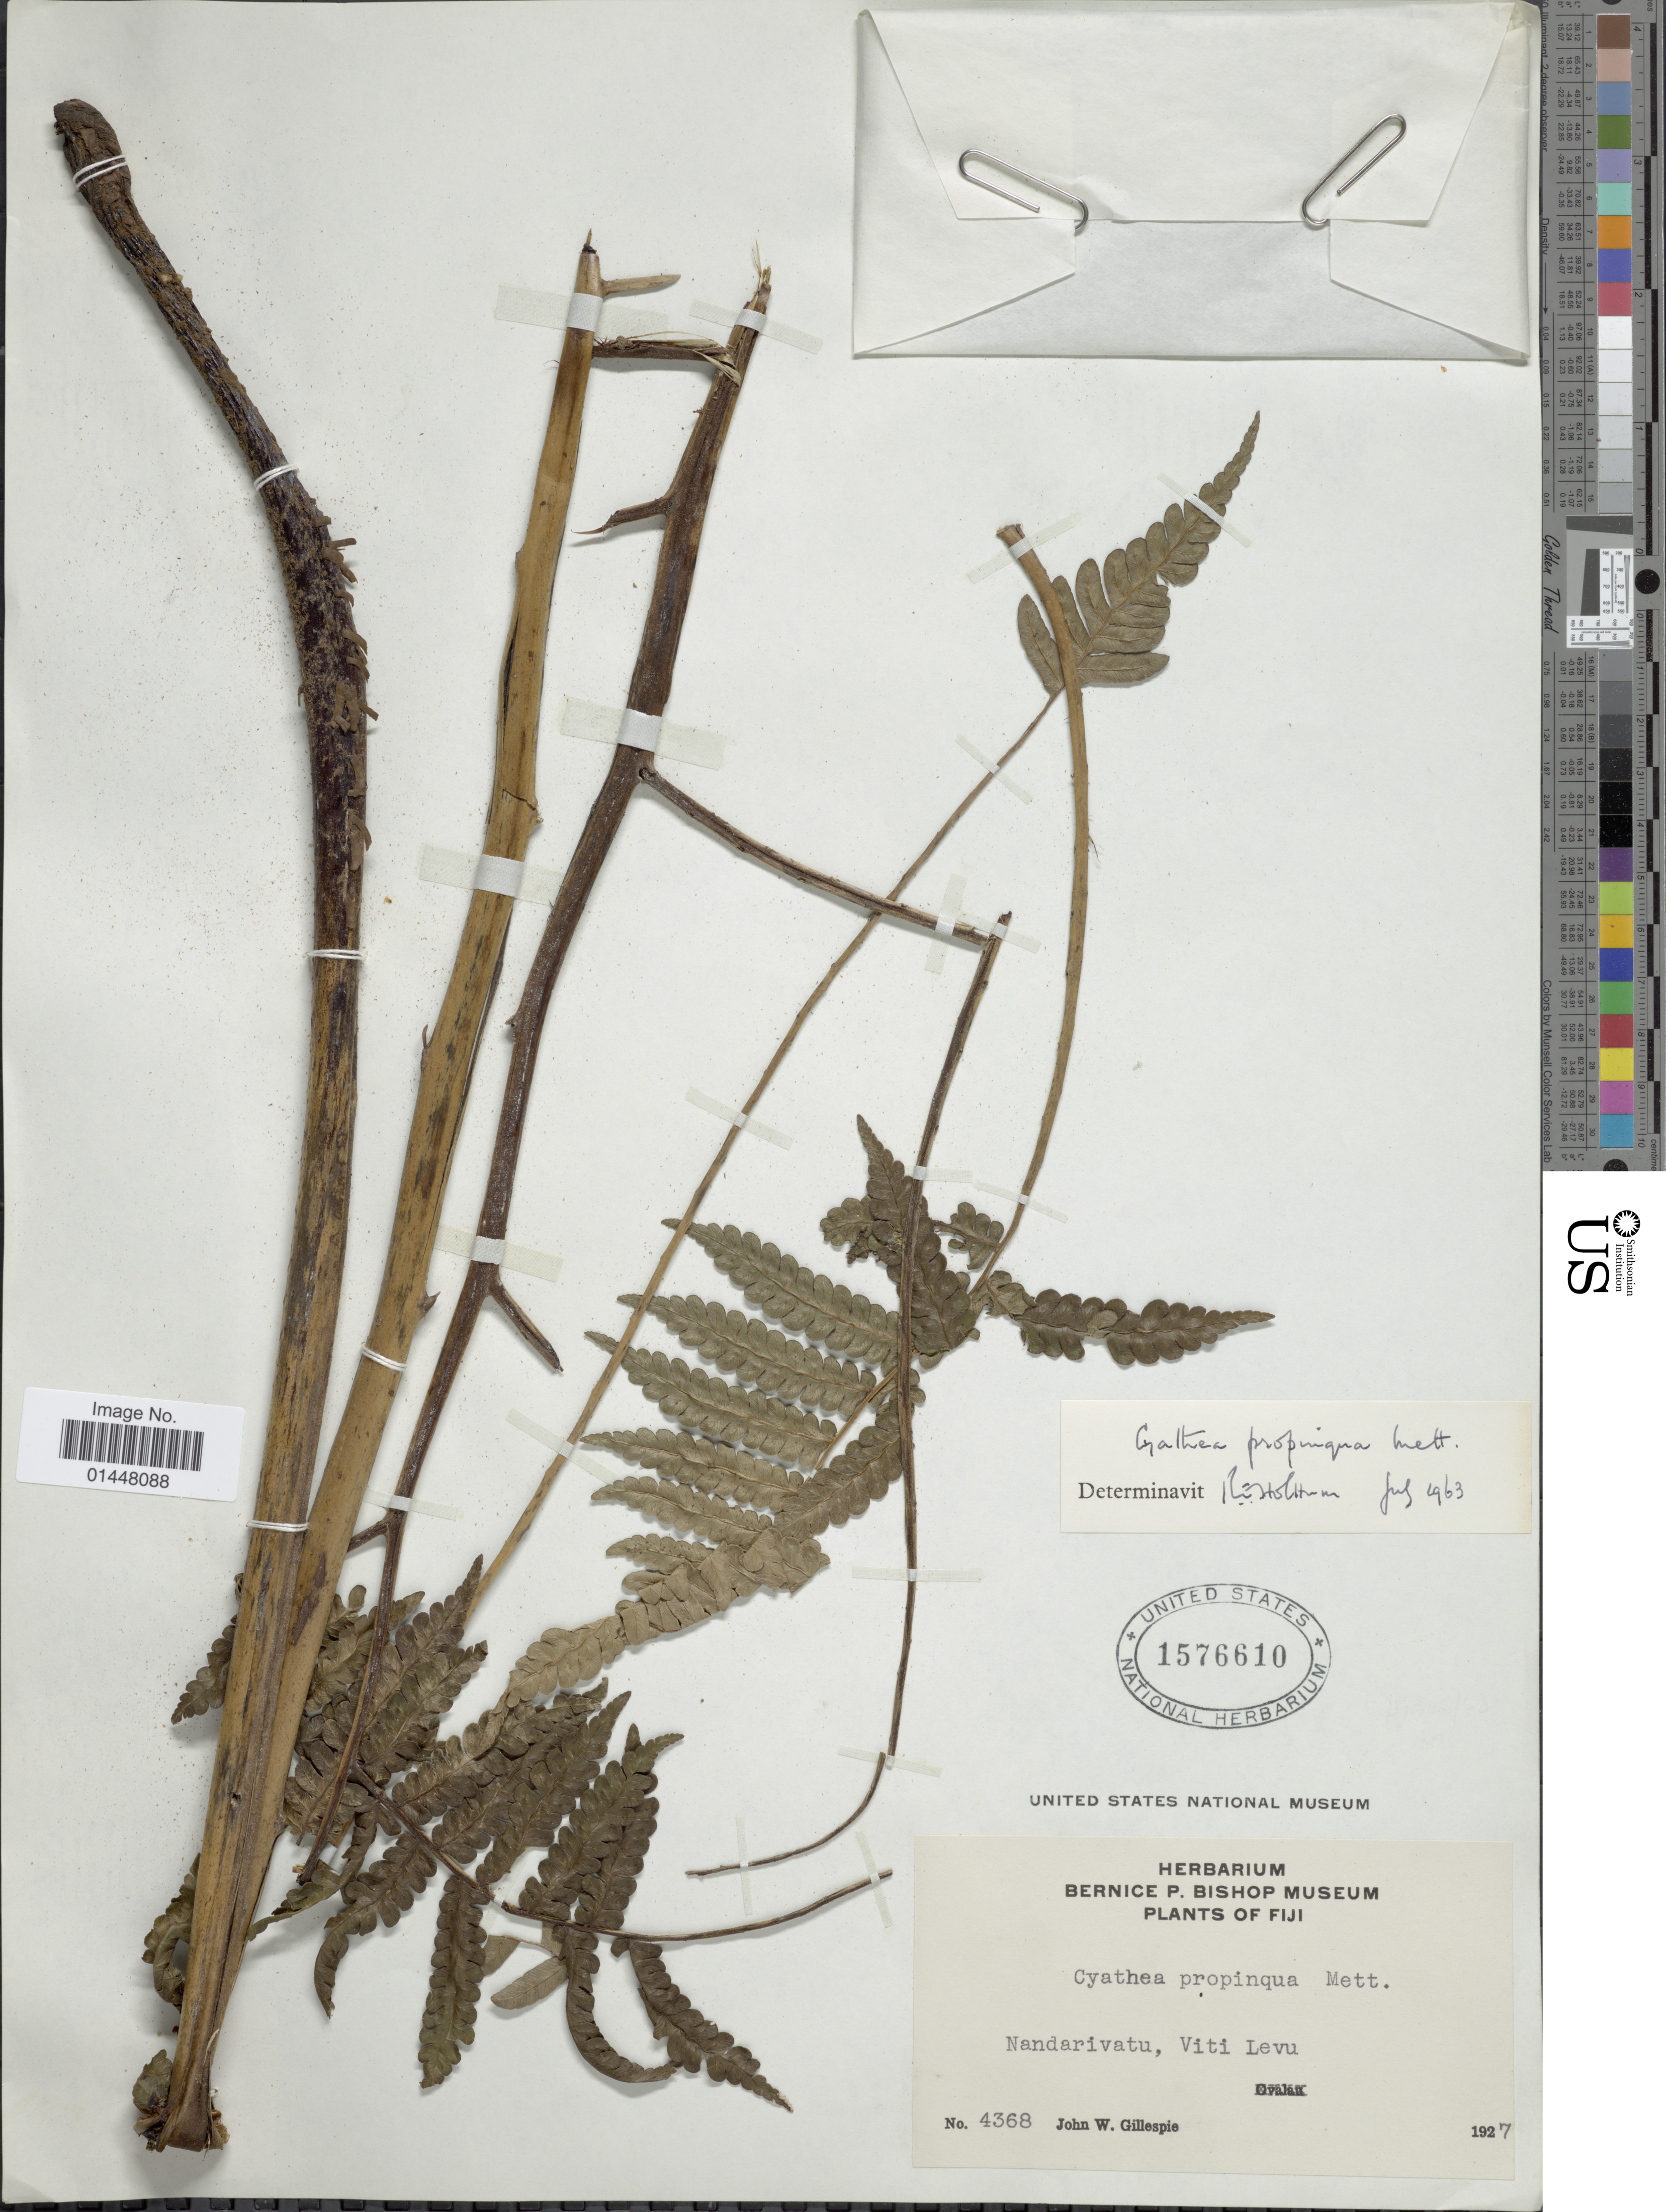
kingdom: Plantae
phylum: Tracheophyta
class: Polypodiopsida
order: Cyatheales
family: Cyatheaceae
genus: Sphaeropteris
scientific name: Sphaeropteris propinqua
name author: (Mett.) R.M. Tryon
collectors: J. W. Gillespie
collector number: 4368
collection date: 1927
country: Fiji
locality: Fiji, Nandarivatu, Viti Levu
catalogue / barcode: US 1576610